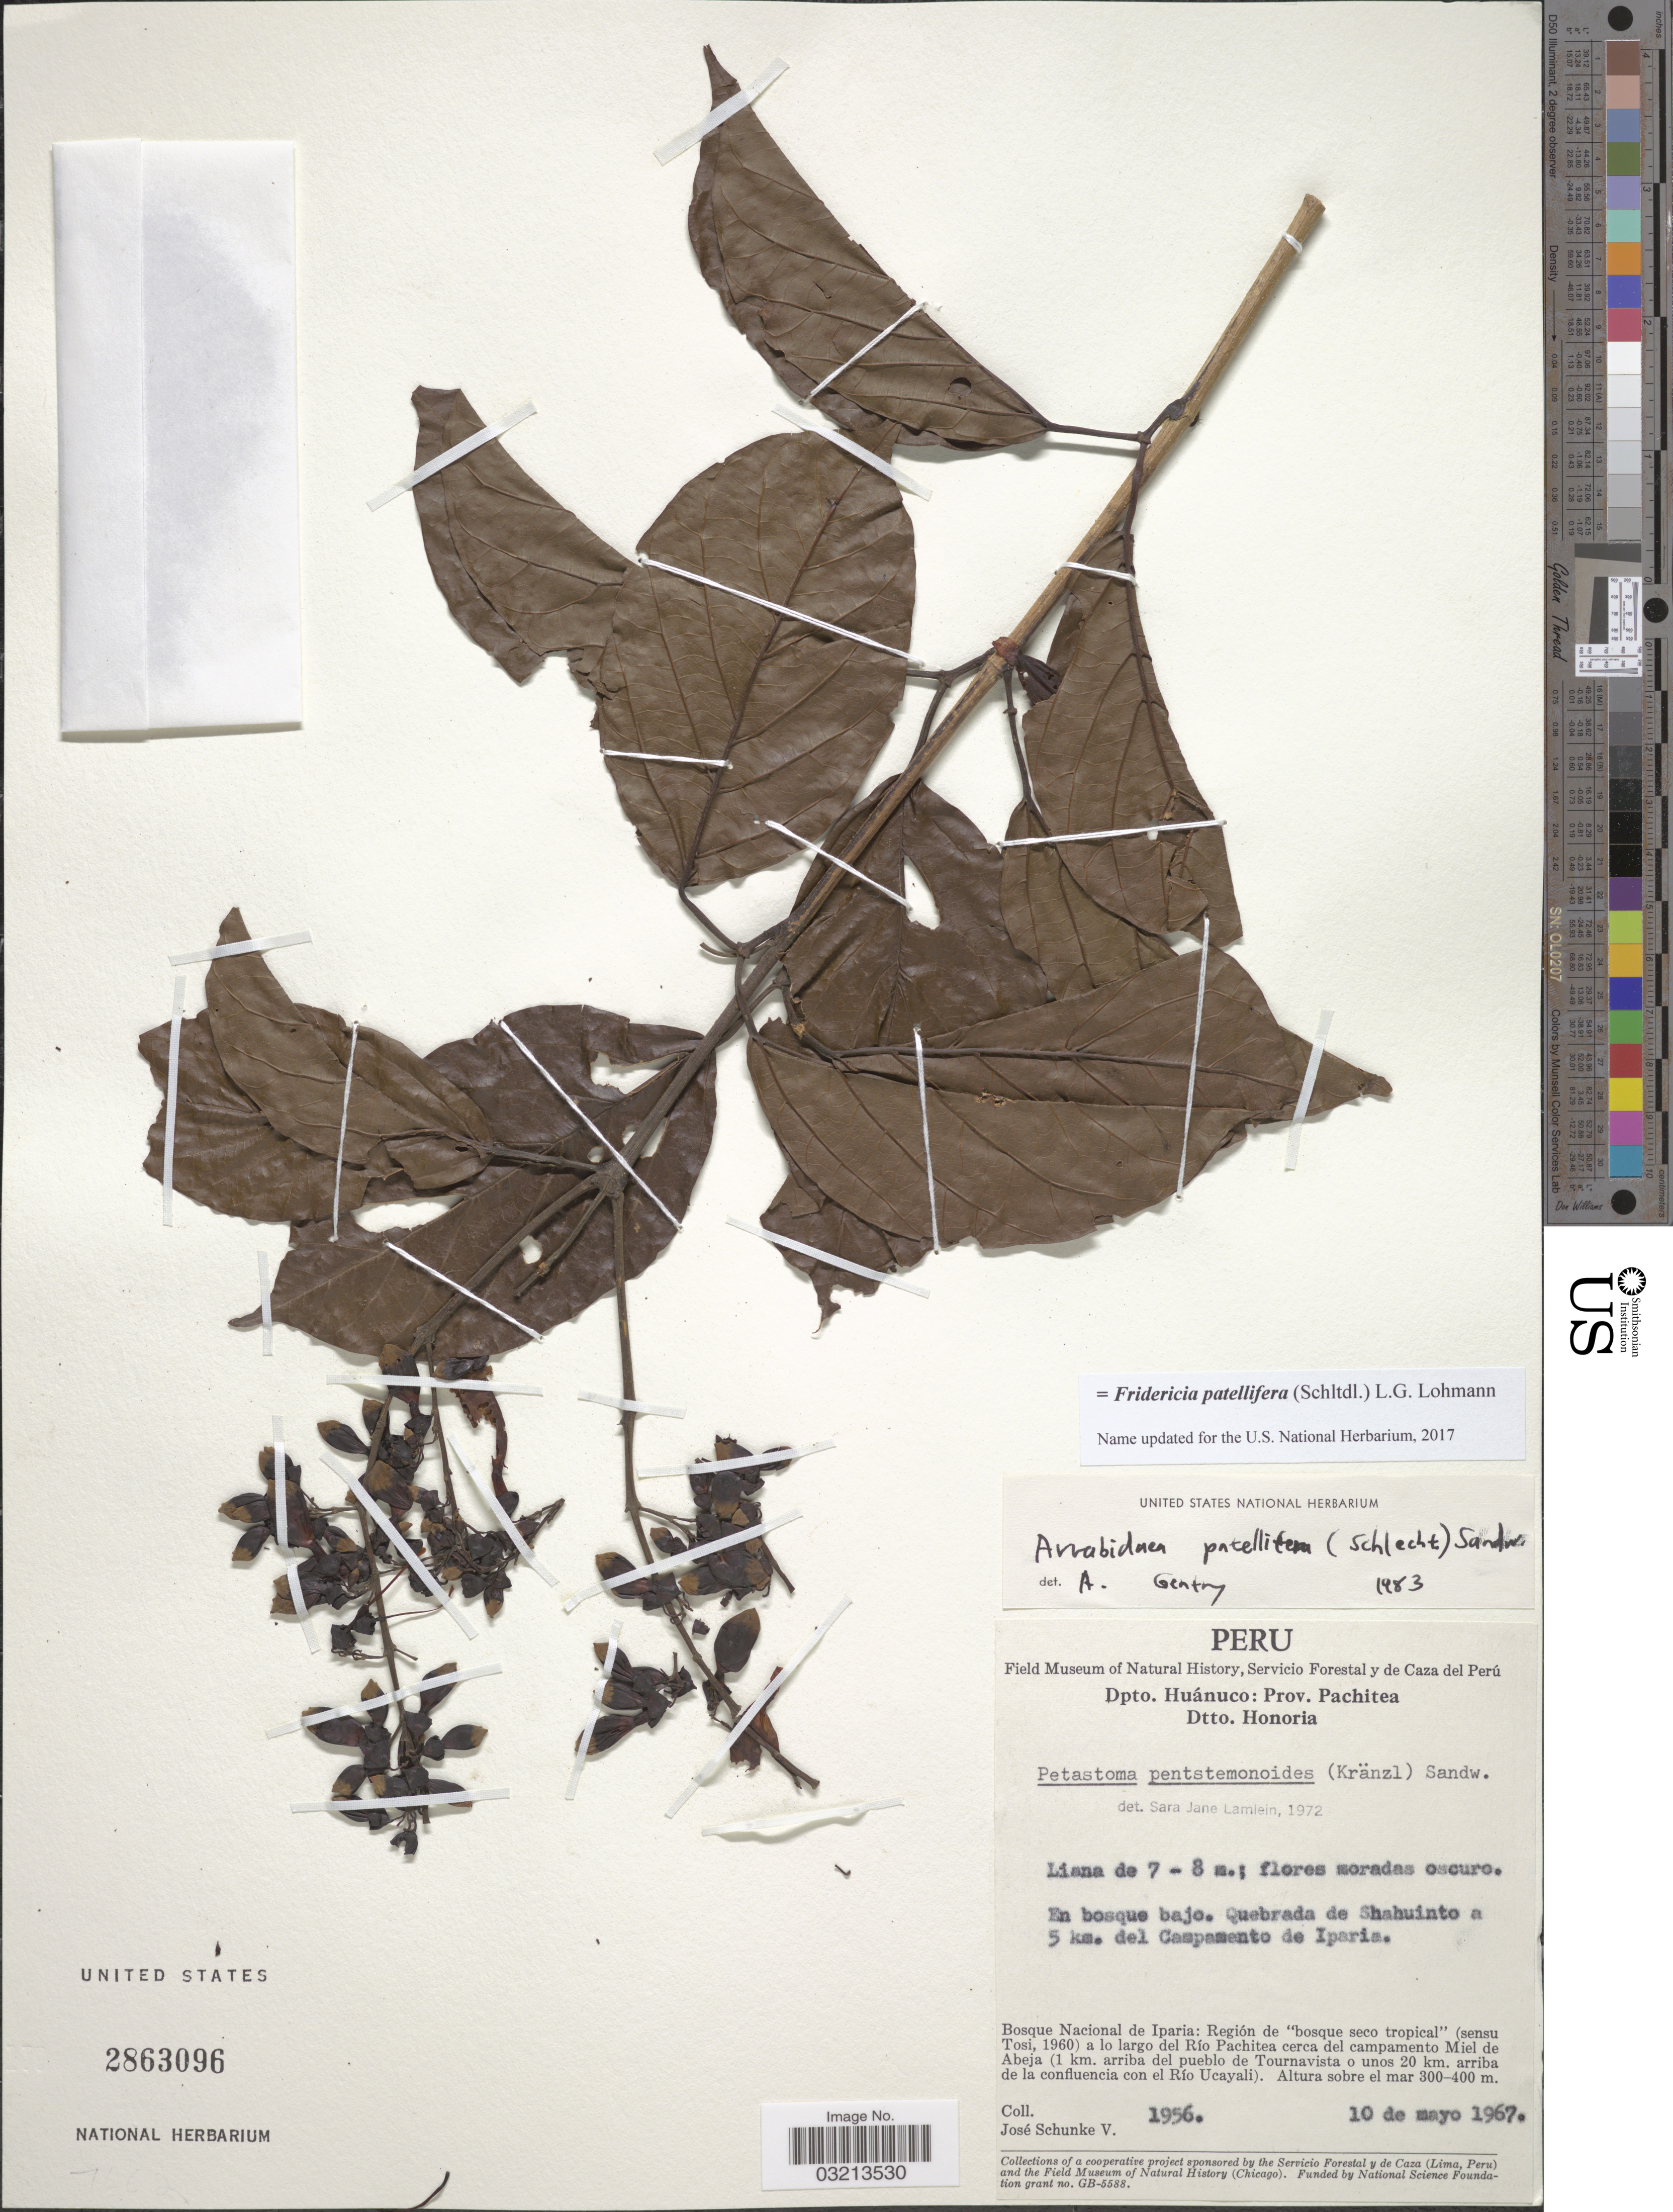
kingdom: Plantae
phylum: Tracheophyta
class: Magnoliopsida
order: Lamiales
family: Bignoniaceae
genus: Fridericia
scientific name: Fridericia patellifera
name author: (Schltdl.) L.G. Lohmann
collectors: J. Schunke Vigo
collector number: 1956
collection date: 1967-05-10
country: Peru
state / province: Huánuco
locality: Prov. Pachitea. Dtto. Honoria. Bosque Nacional de Iparia: Región de "bosque seco tropical" (sensu Tosi, 1960) a lo largo del Río Pachitea cerca del campamento Miel de Abeja (1 km. arriba del pueblo de Tournavista o unos 20 km. arriba de la confluencia con el Río Ucayali).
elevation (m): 300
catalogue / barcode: US 2863096